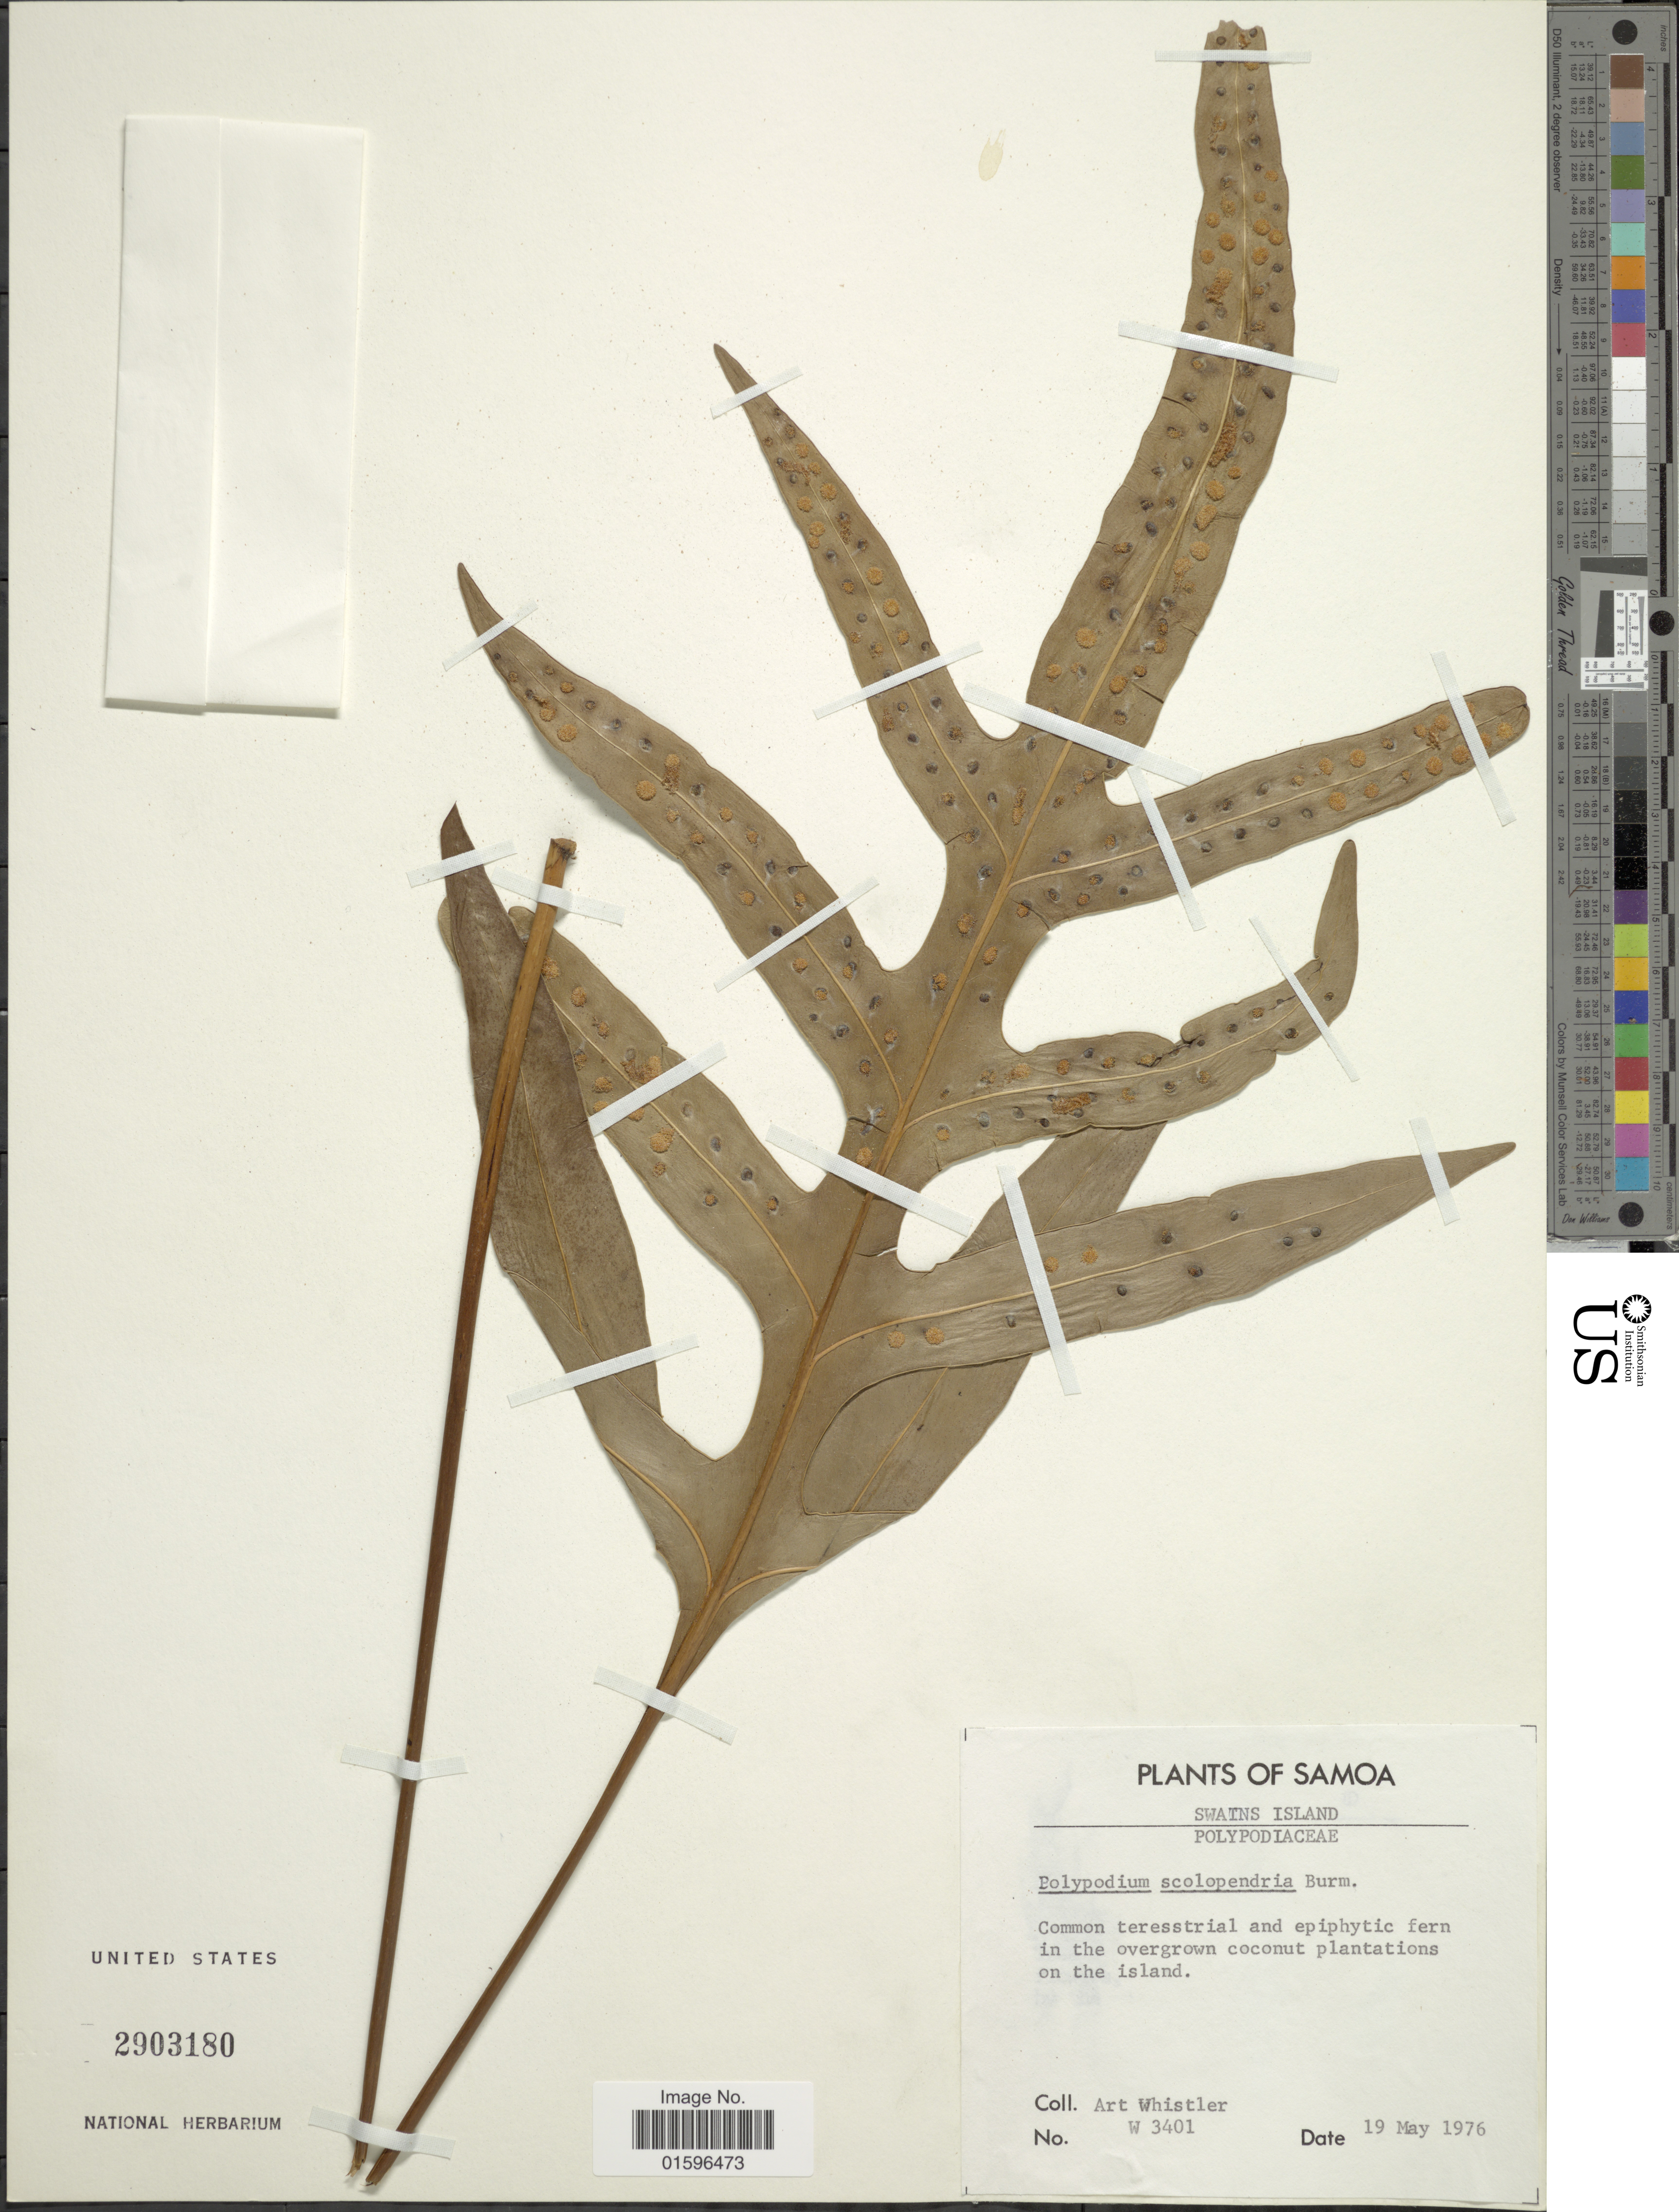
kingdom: Plantae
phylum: Tracheophyta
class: Polypodiopsida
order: Polypodiales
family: Polypodiaceae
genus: Polypodium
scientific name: Polypodium scolopendria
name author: Burm. f.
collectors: A. Whistler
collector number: W 3401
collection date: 1976-05-19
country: American Samoa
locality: Swains Island, in the overgrown coconut plantations on the island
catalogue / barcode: US 2903180